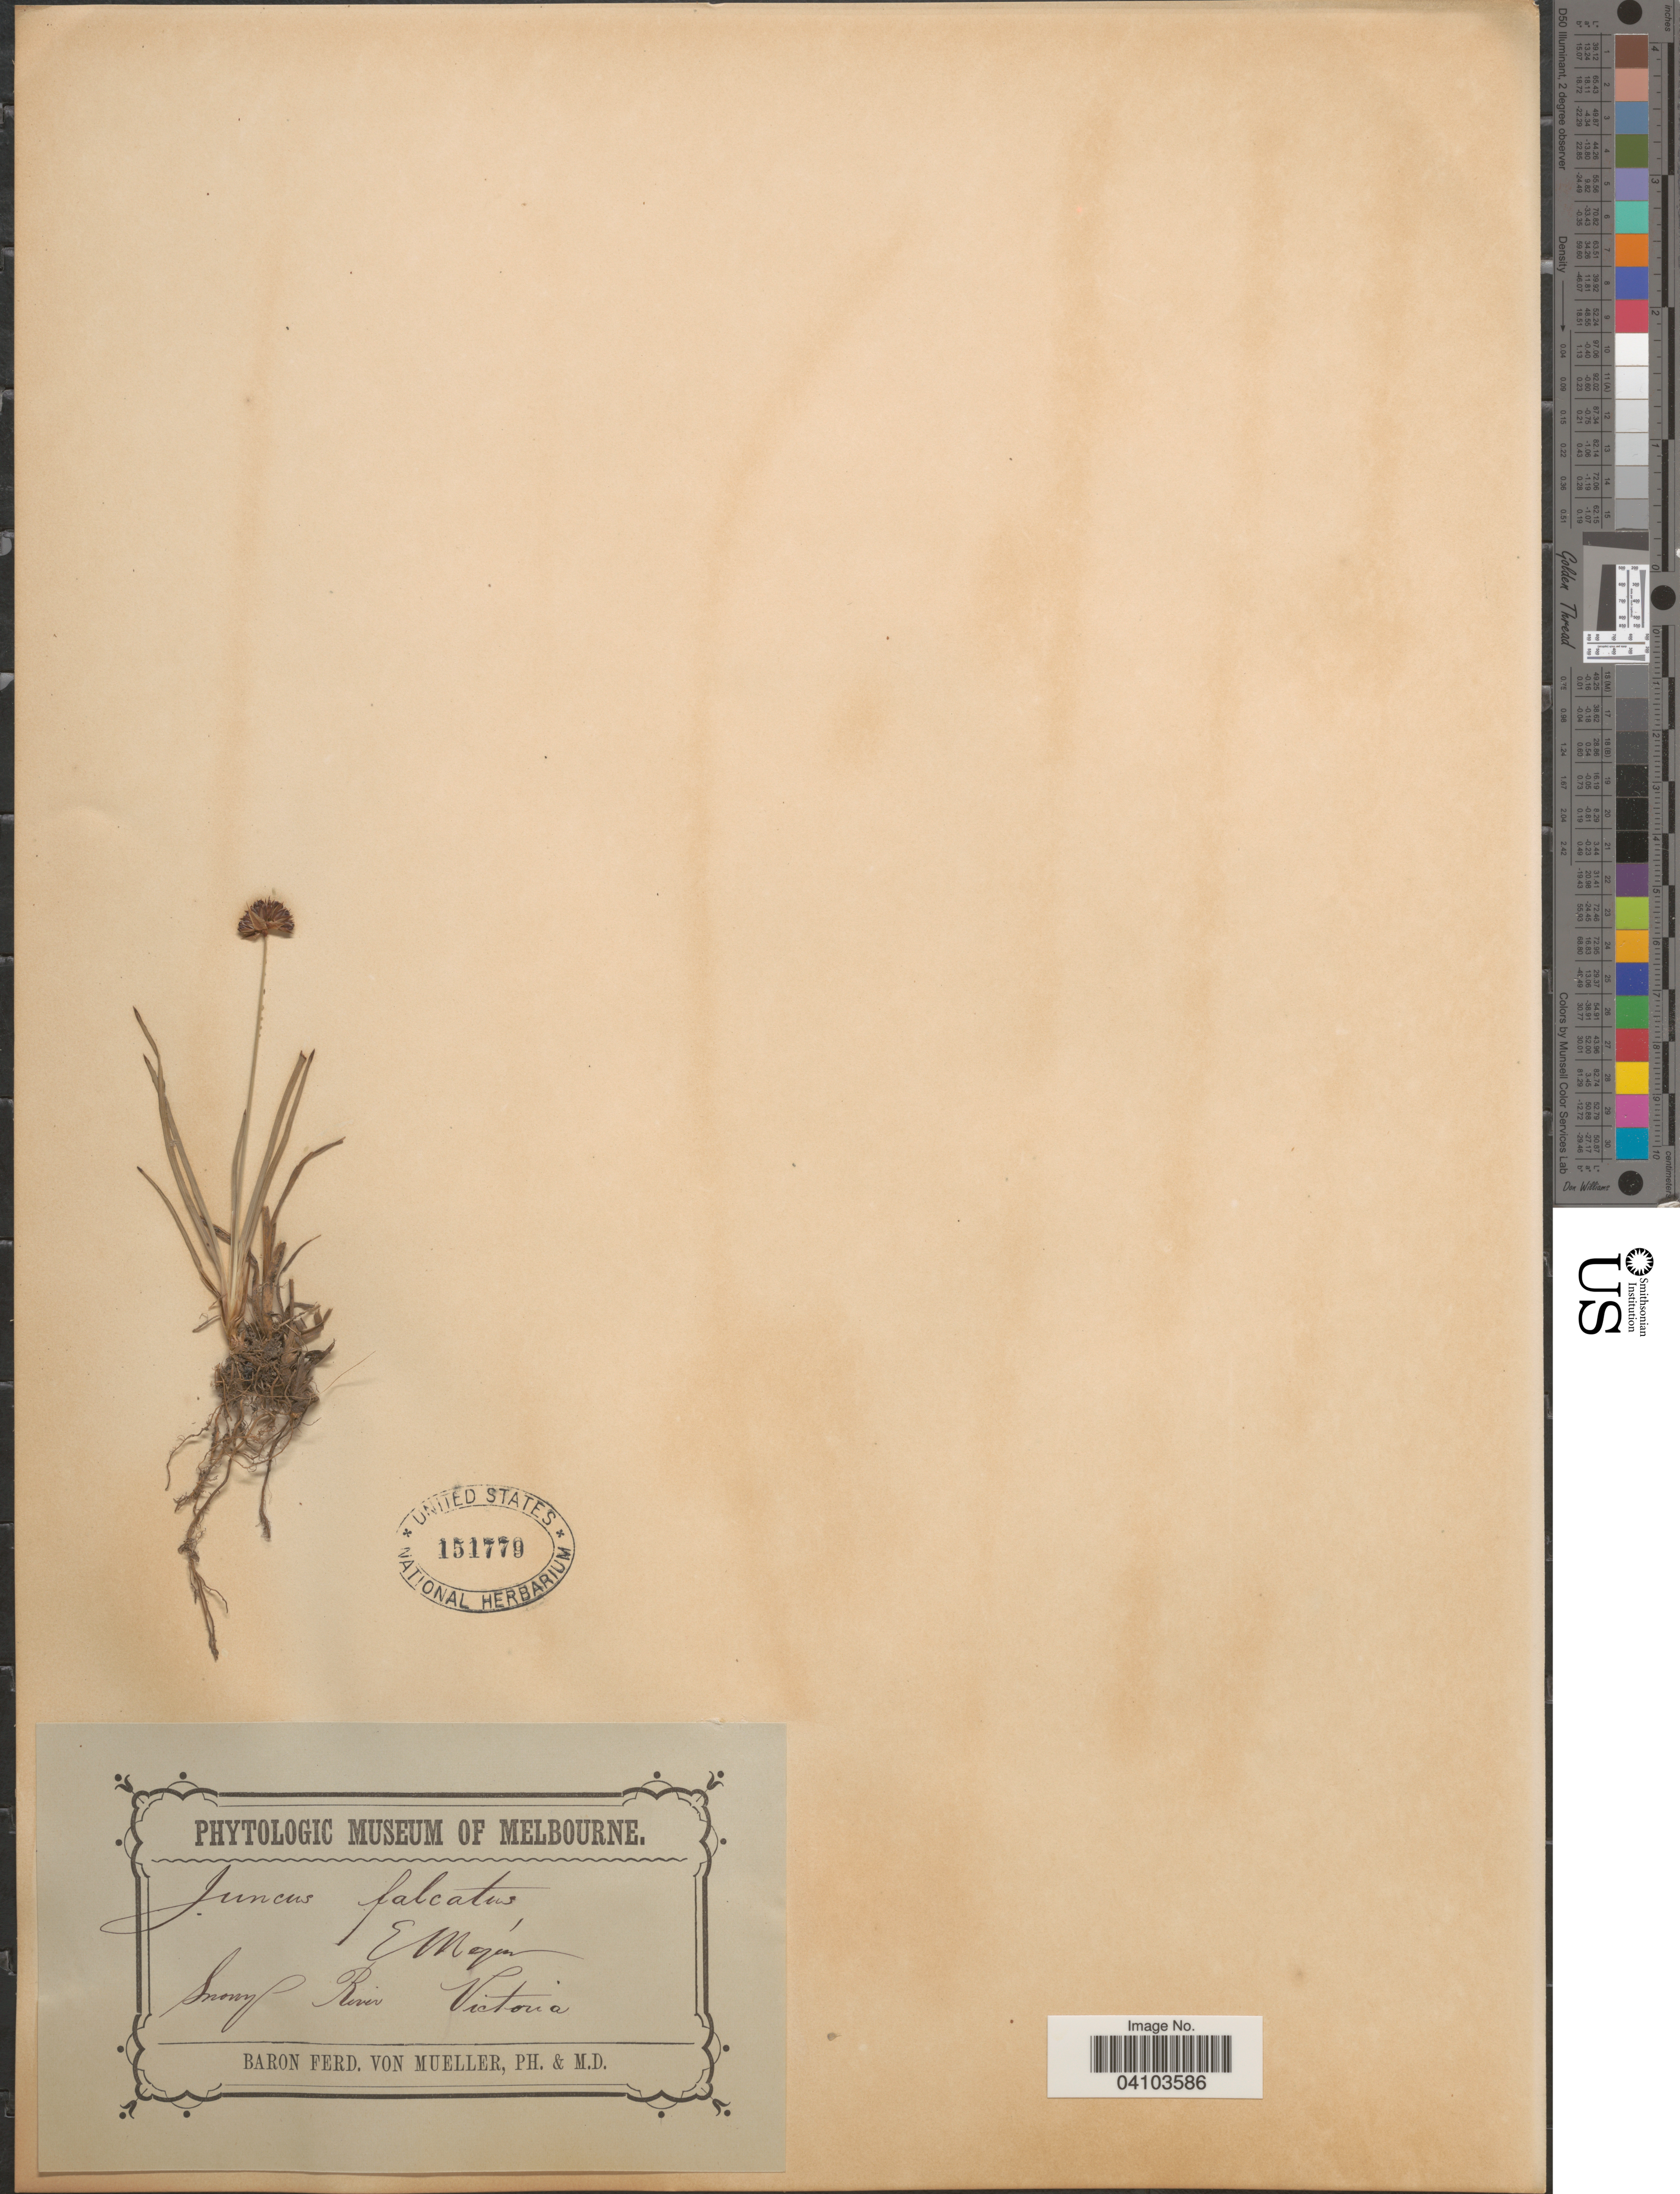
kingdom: Plantae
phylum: Tracheophyta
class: Liliopsida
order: Poales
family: Juncaceae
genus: Juncus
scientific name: Juncus falcatus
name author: E. Mey.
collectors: F. von Mueller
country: Australia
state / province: Victoria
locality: Snowy River. Victoria.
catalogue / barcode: US 151779